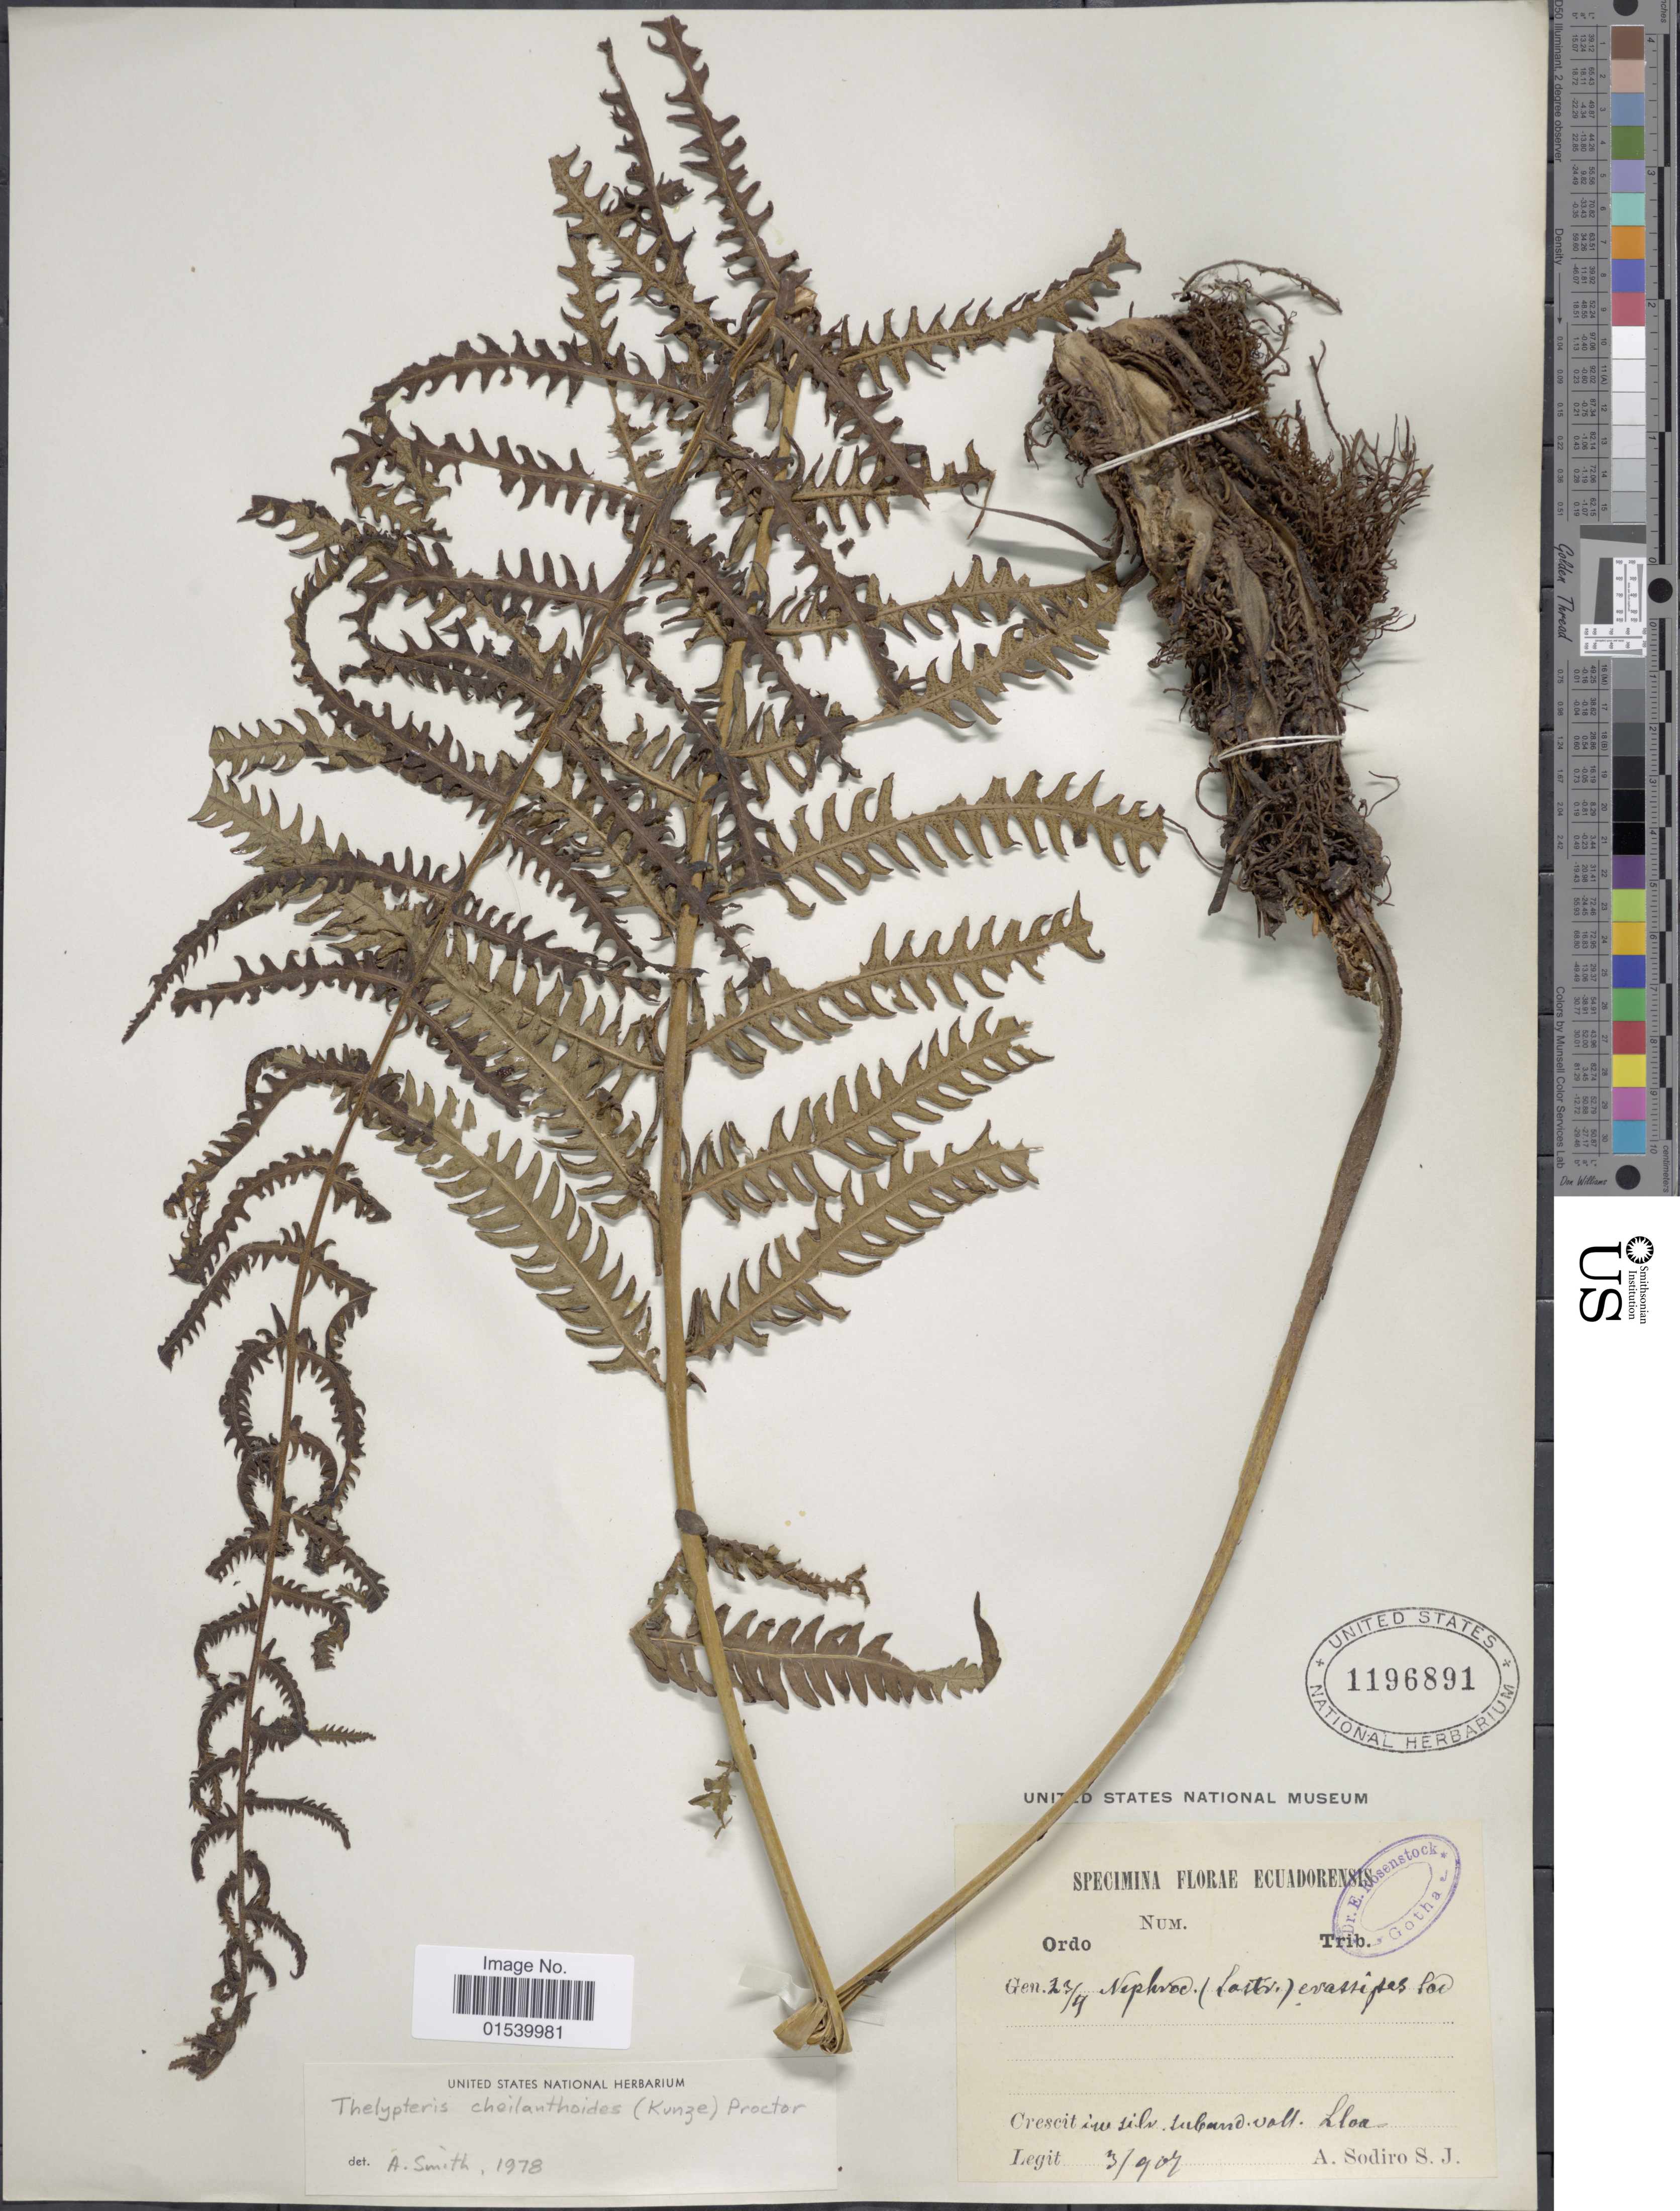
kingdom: Plantae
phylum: Tracheophyta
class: Polypodiopsida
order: Polypodiales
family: Thelypteridaceae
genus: Amauropelta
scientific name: Amauropelta cheilanthoides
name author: (Kunze) Á. Löve & D. Löve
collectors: A. Sodiro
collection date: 1907-03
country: Ecuador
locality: In silv suband vall. Lloa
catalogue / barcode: US 1196891